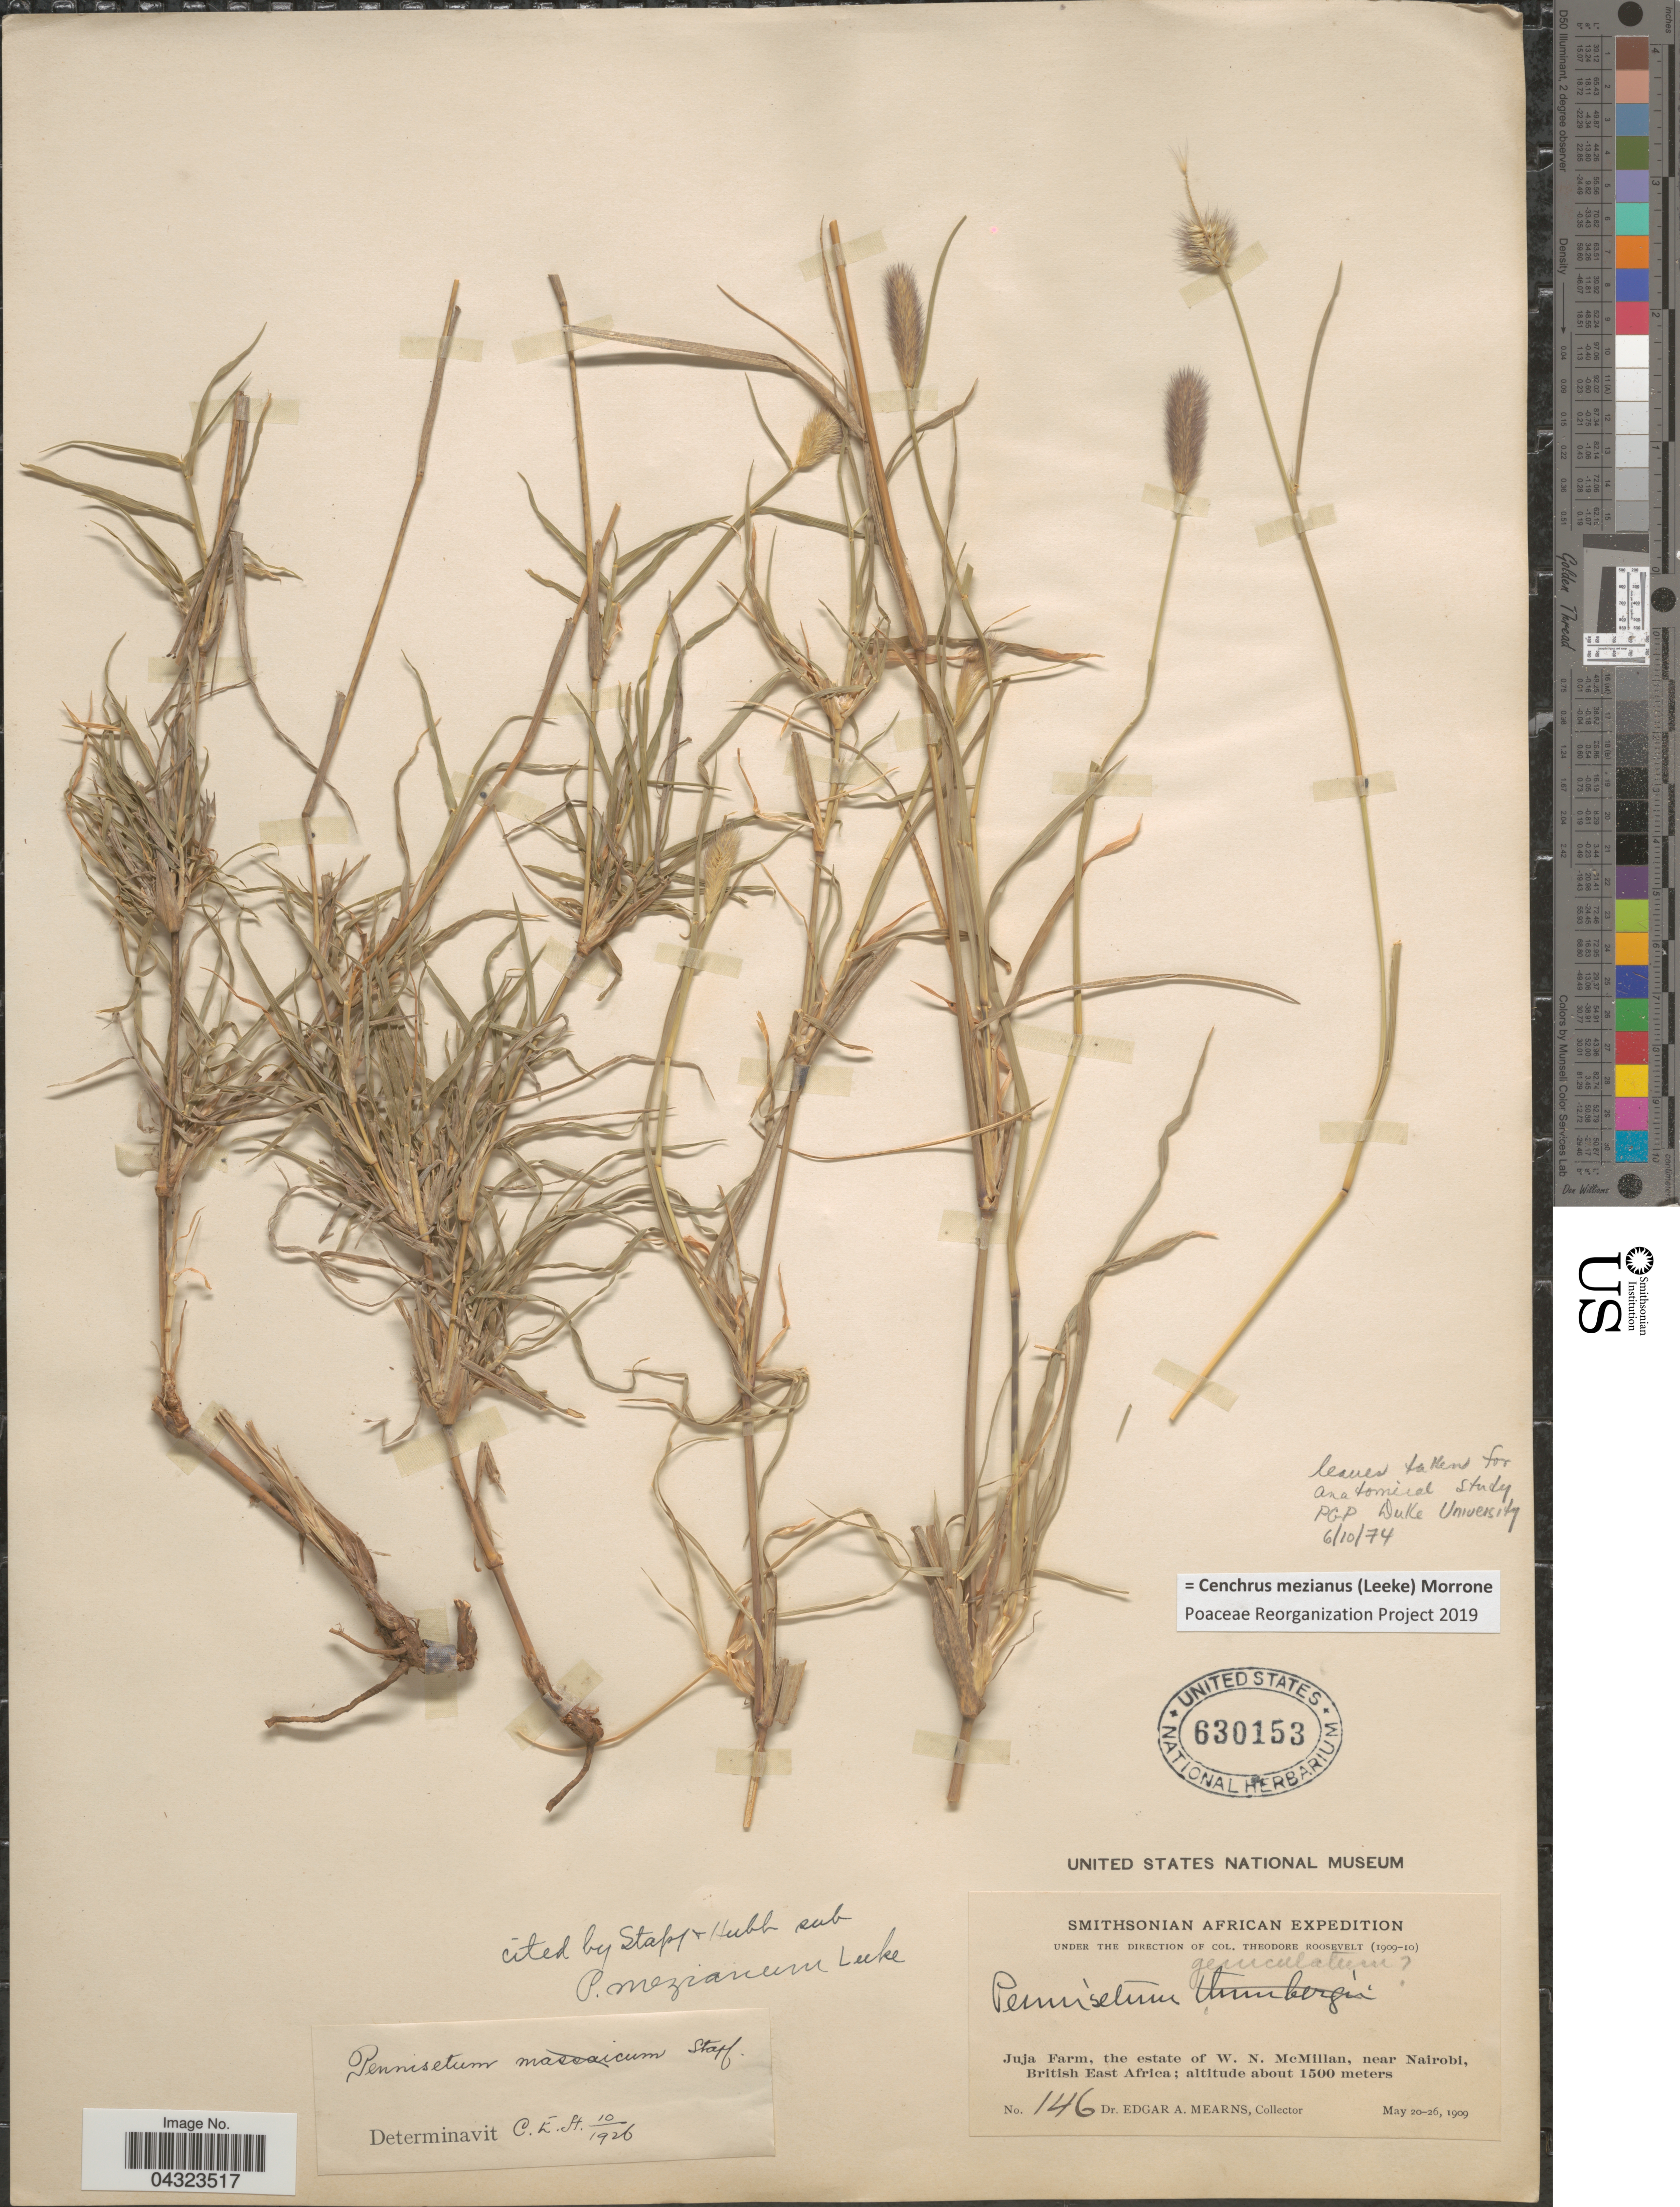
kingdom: Plantae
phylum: Tracheophyta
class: Liliopsida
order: Poales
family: Poaceae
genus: Cenchrus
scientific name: Cenchrus mezianus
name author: (Leeke) Morrone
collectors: E. A. Mearns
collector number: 146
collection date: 1909-05-20/1909-05-26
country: Kenya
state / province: Nairobi Area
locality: Smithsonian African Expedition. Juja Farm, the estate of W. N. McMillan, near Nairobi, British East Africa.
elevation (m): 1500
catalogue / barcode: US 630153